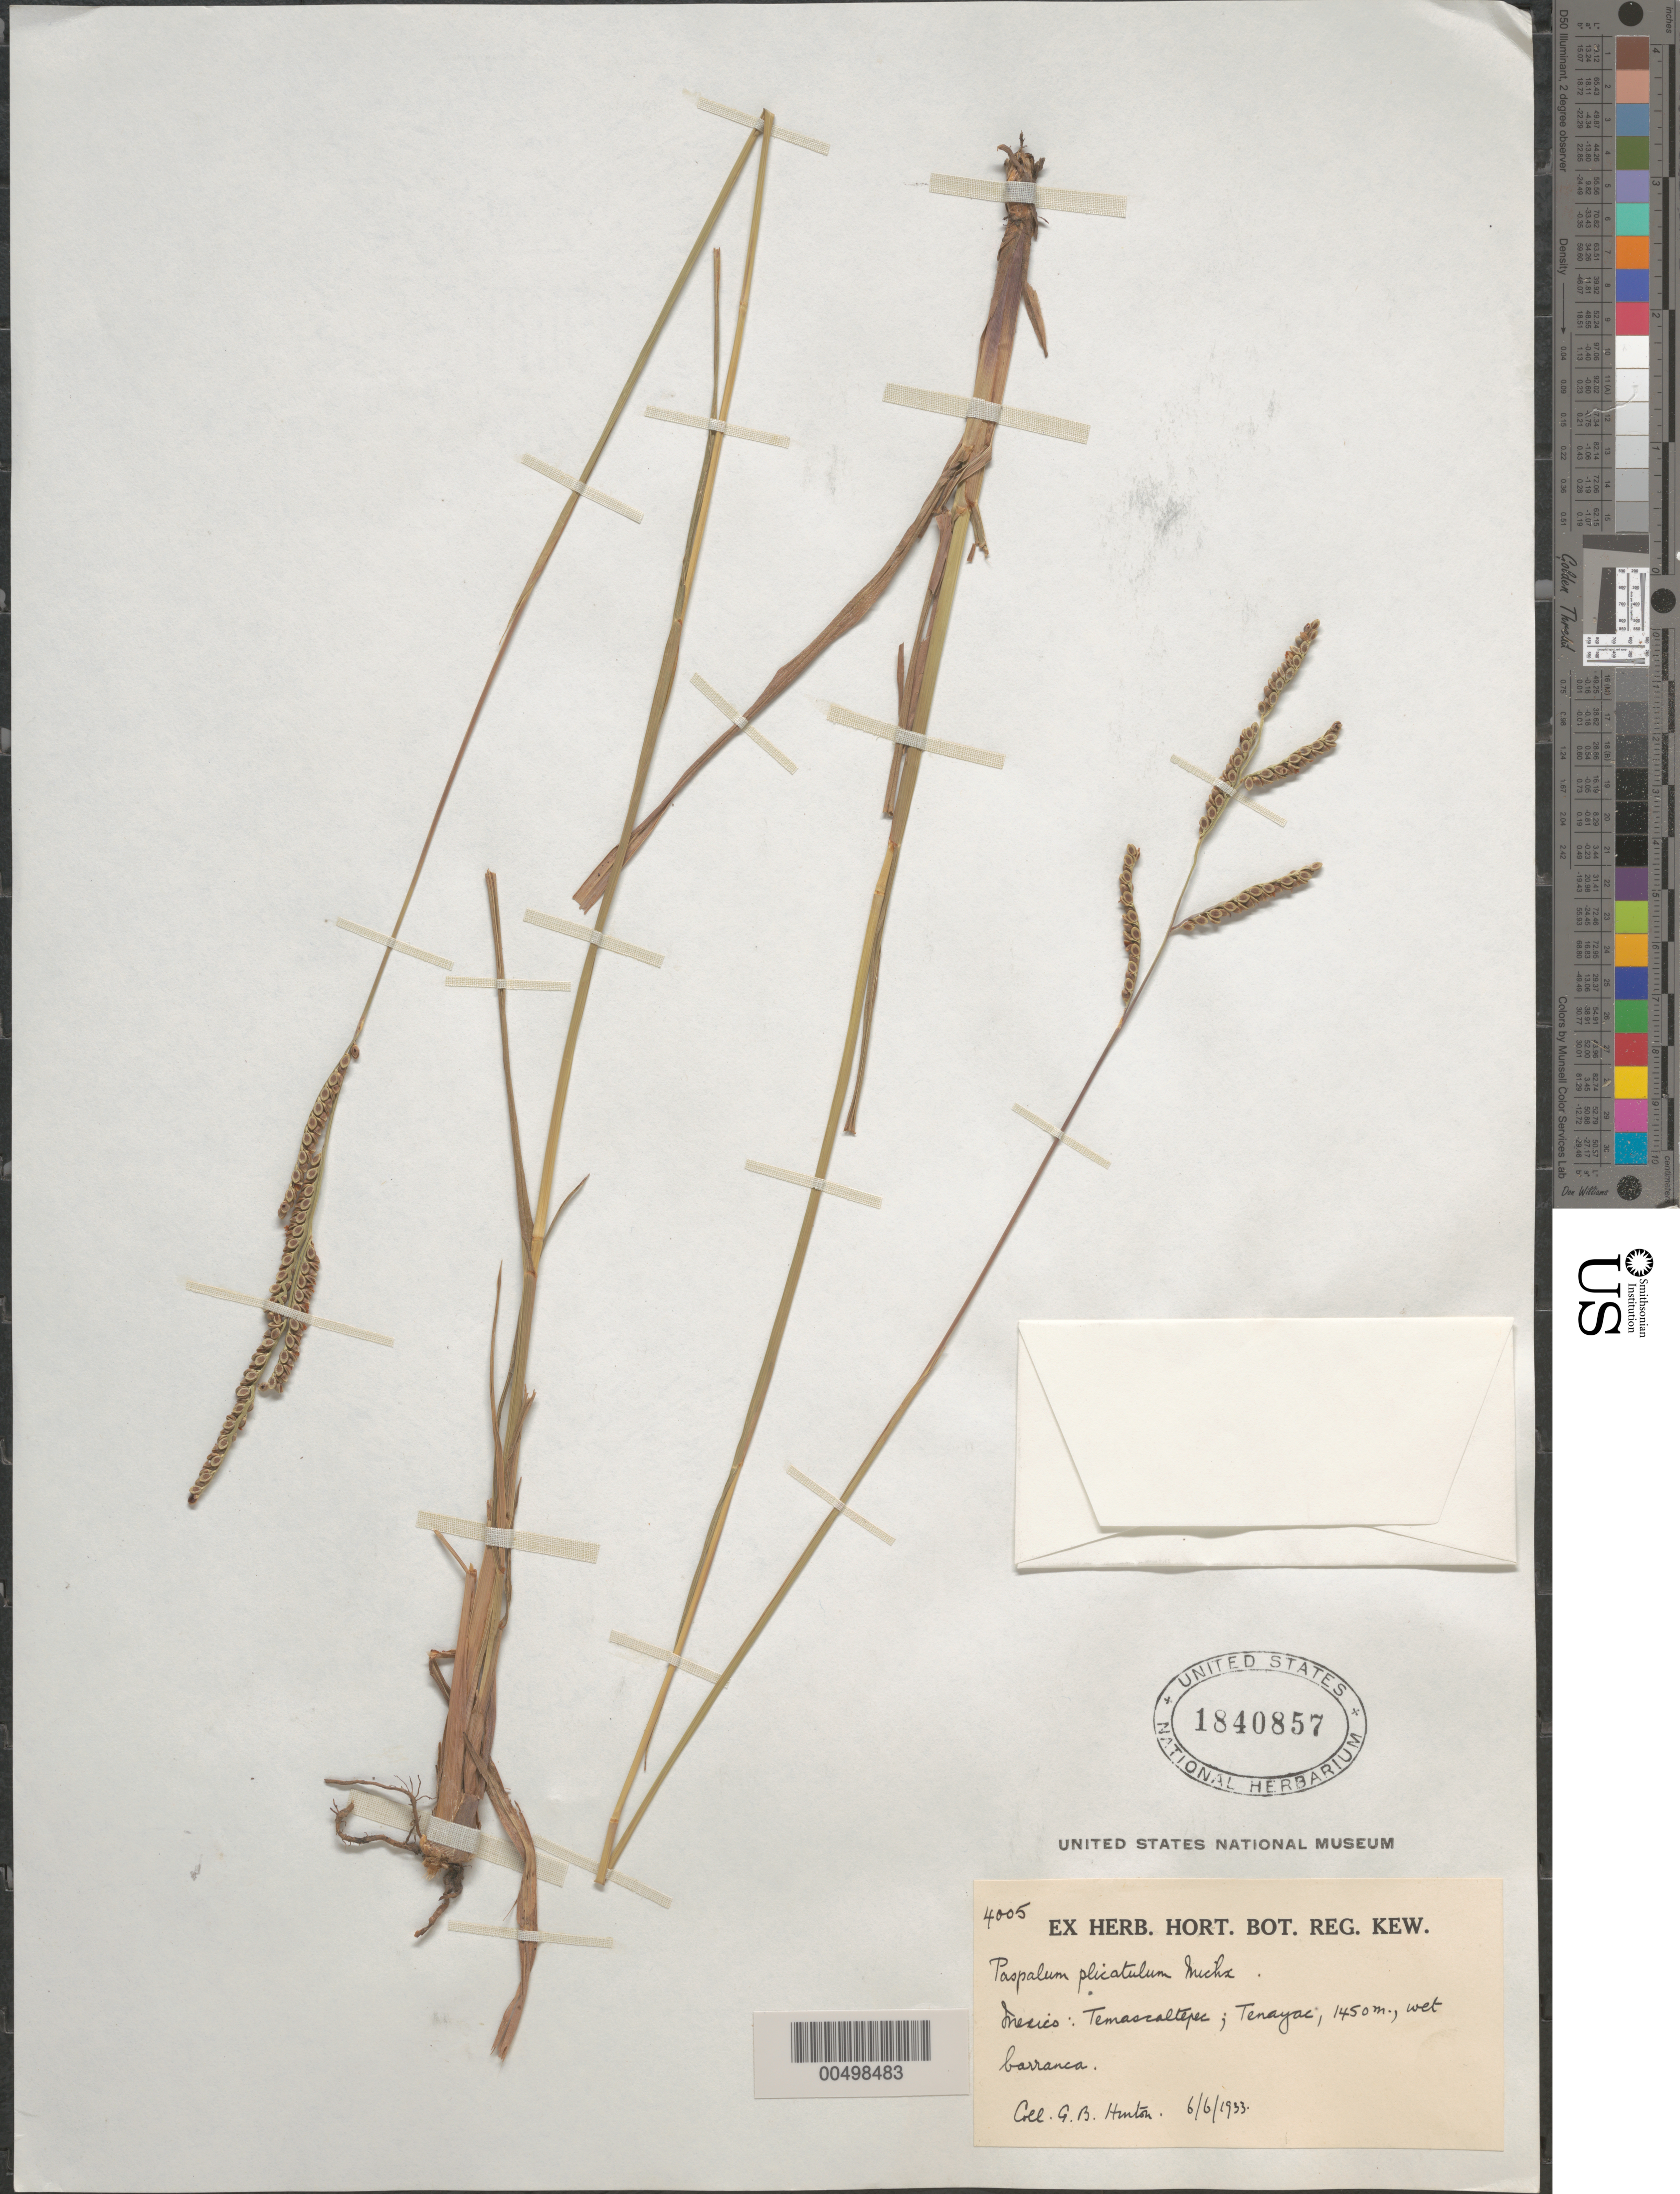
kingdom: Plantae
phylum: Tracheophyta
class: Liliopsida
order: Poales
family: Poaceae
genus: Paspalum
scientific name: Paspalum plicatulum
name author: Michx.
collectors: G. B. Hinton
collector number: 4005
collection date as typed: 6 Jun 1933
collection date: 1933-06-06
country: Mexico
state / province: México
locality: Temascaltepec, Tenayac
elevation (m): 1450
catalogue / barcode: US 1840857